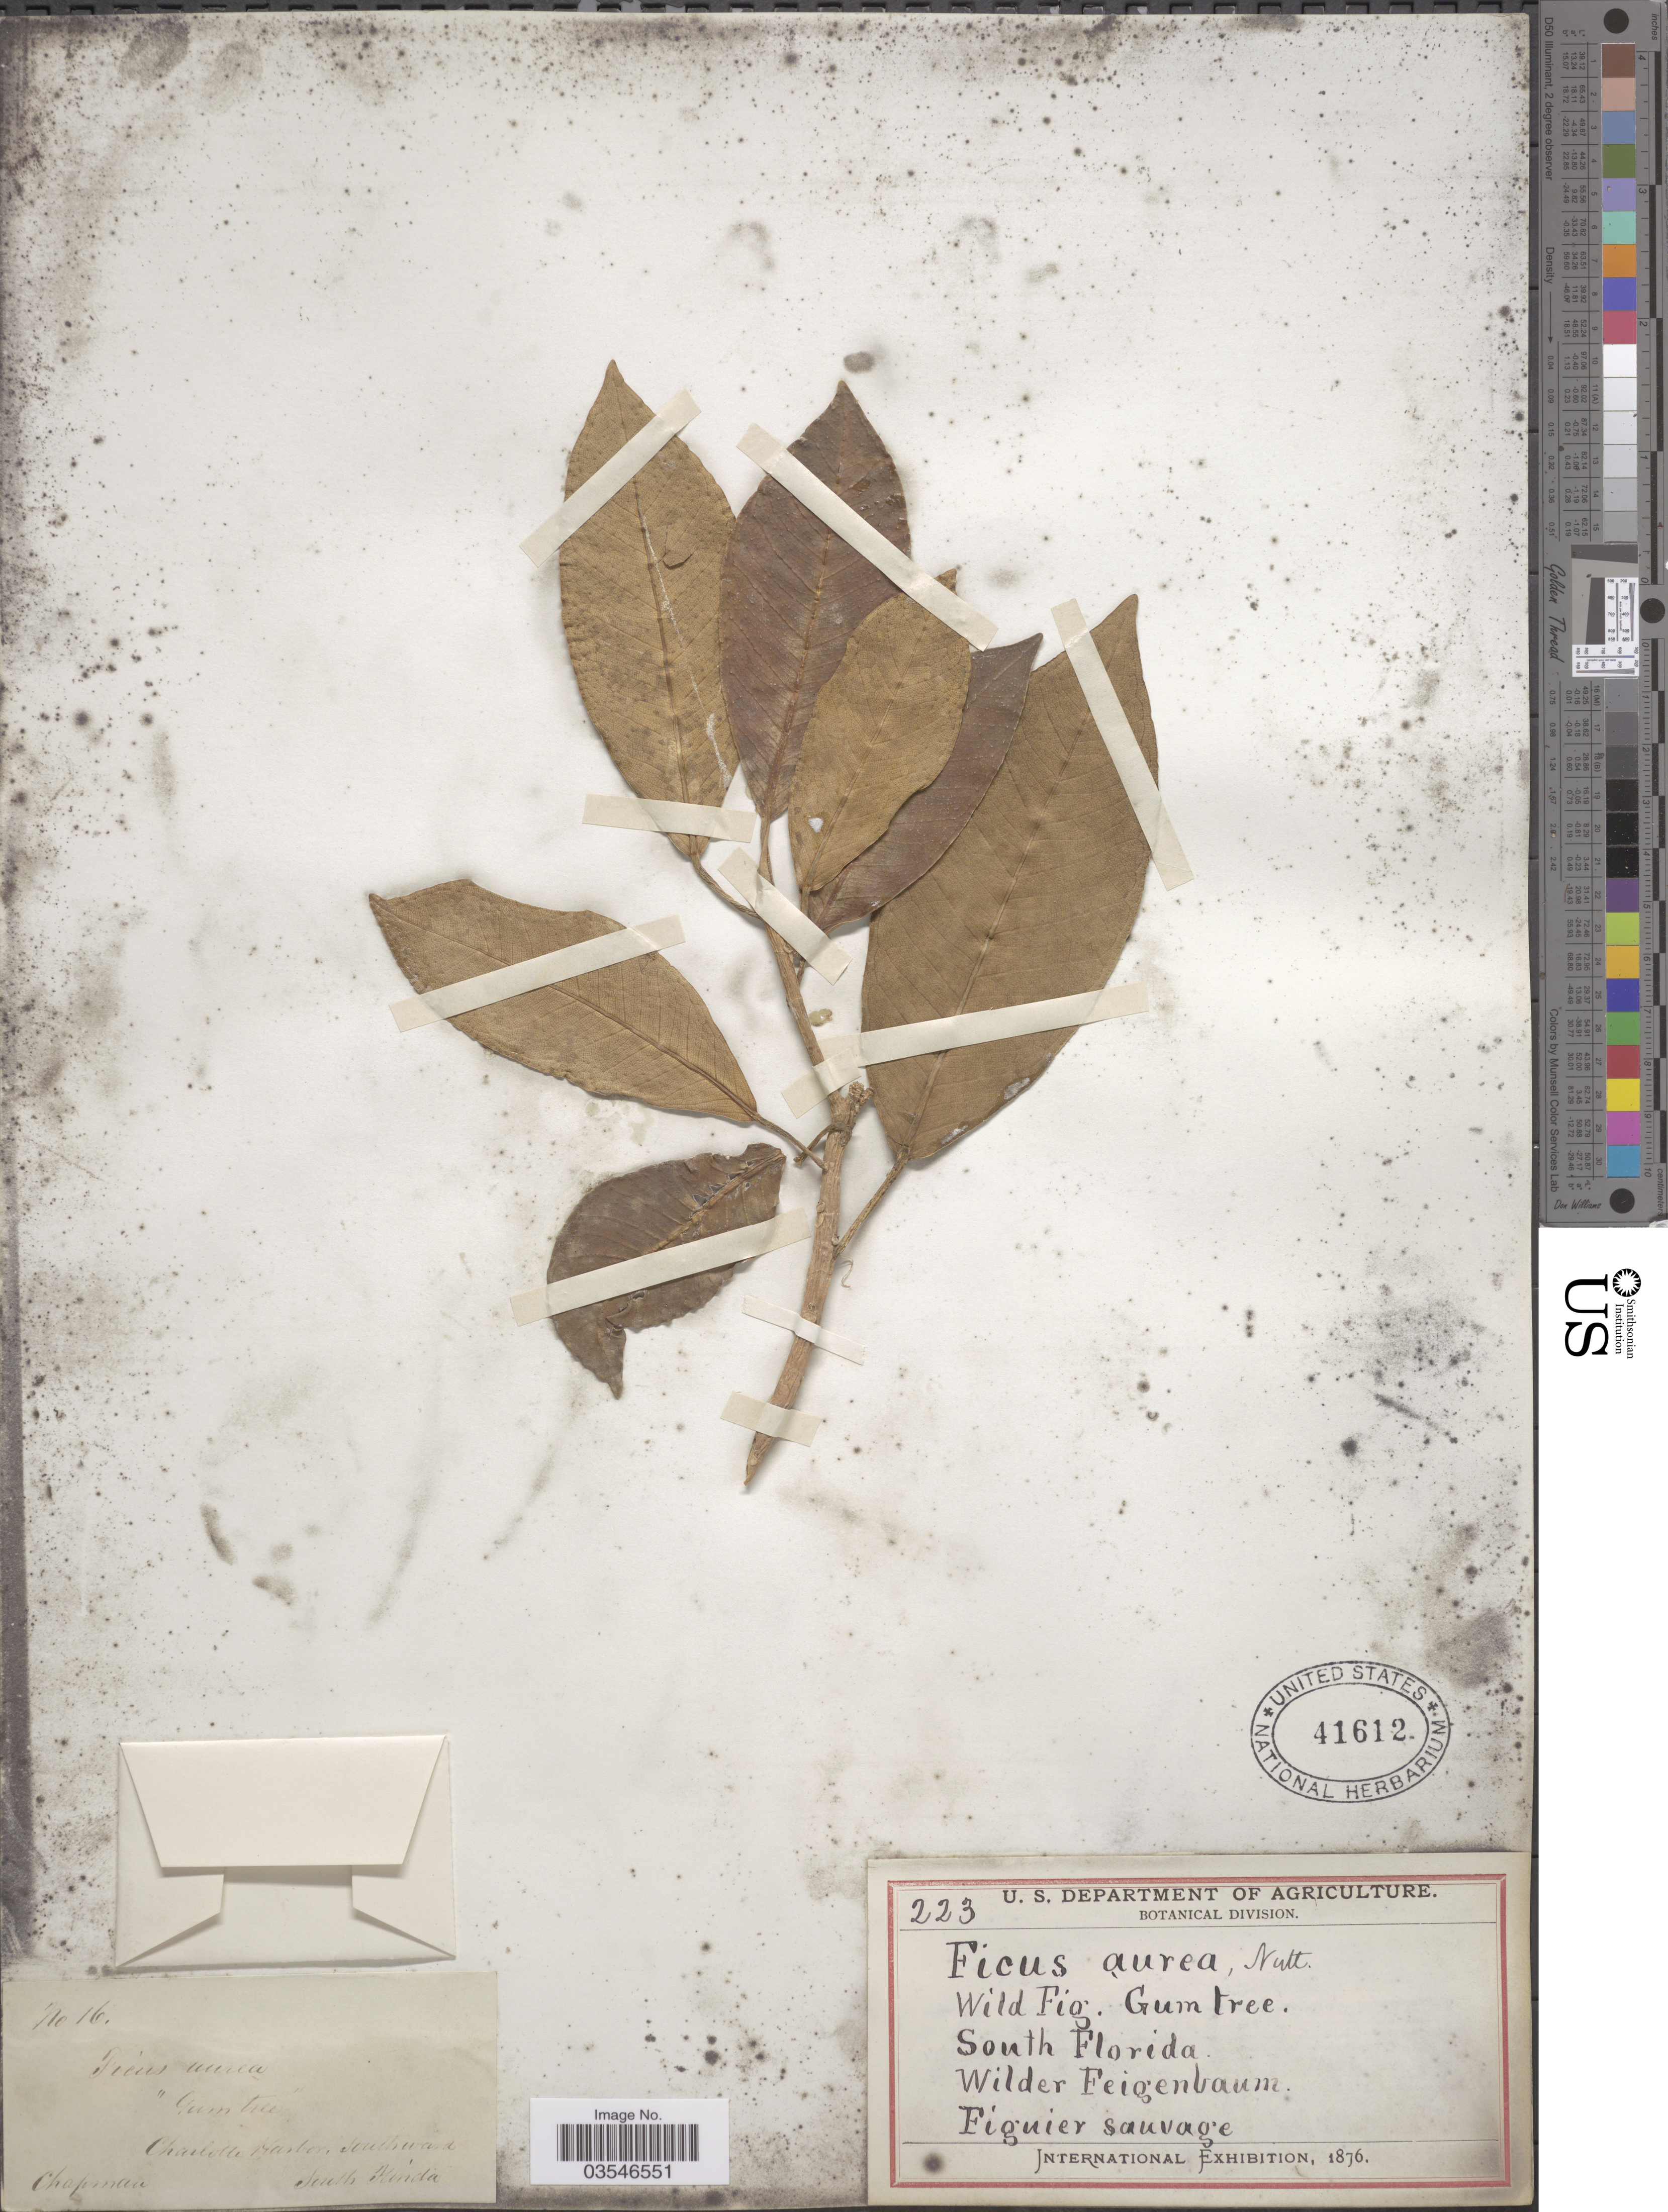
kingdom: Plantae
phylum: Tracheophyta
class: Magnoliopsida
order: Rosales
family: Moraceae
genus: Ficus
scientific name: Ficus aurea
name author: Nutt.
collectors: A. Chapman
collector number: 16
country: United States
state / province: Florida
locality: Charlotte Harbor, Southwind, South Florida.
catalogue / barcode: US 41612